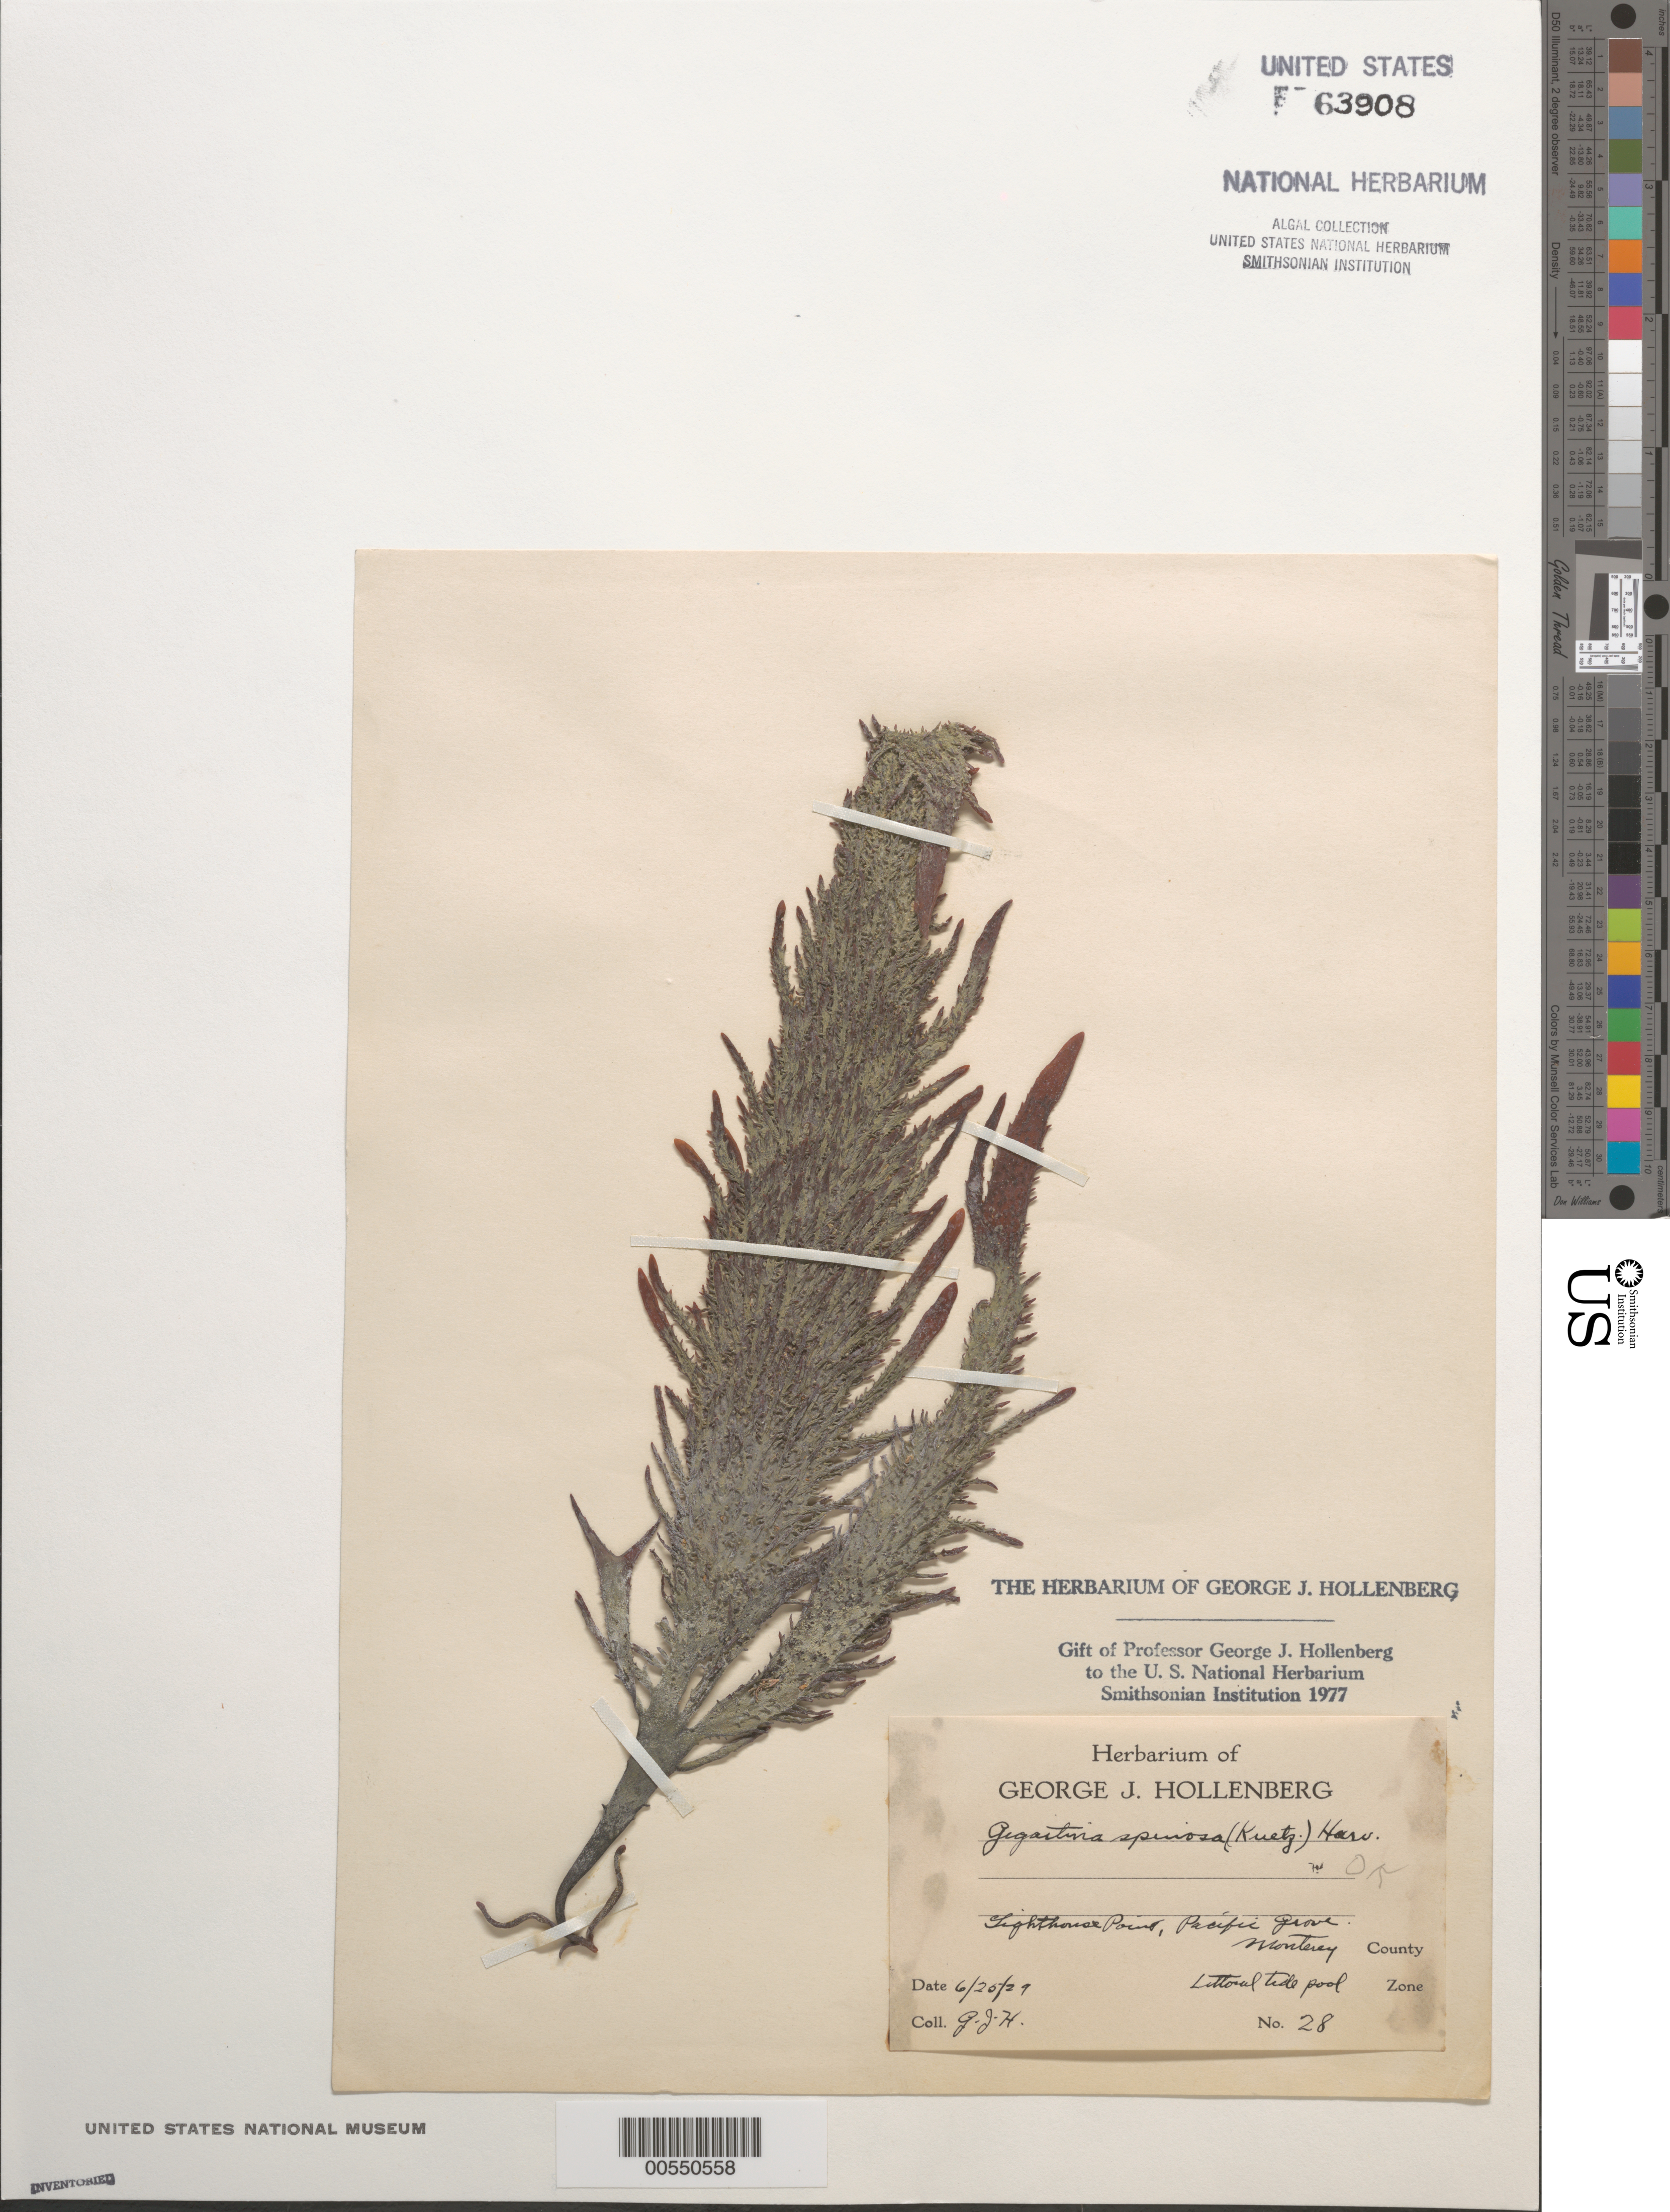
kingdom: Plantae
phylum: Rhodophyta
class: Florideophyceae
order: Gigartinales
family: Gigartinaceae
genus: Chondracanthus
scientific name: Chondracanthus spinosus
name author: (Kütz.) Guiry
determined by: Algae name updating Project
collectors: G. Hollenberg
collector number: GJH 28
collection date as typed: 25 Jun 1929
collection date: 1929-06-25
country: United States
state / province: California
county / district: Monterey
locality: Lighthouse Point, Pacific Grove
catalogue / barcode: US 63908